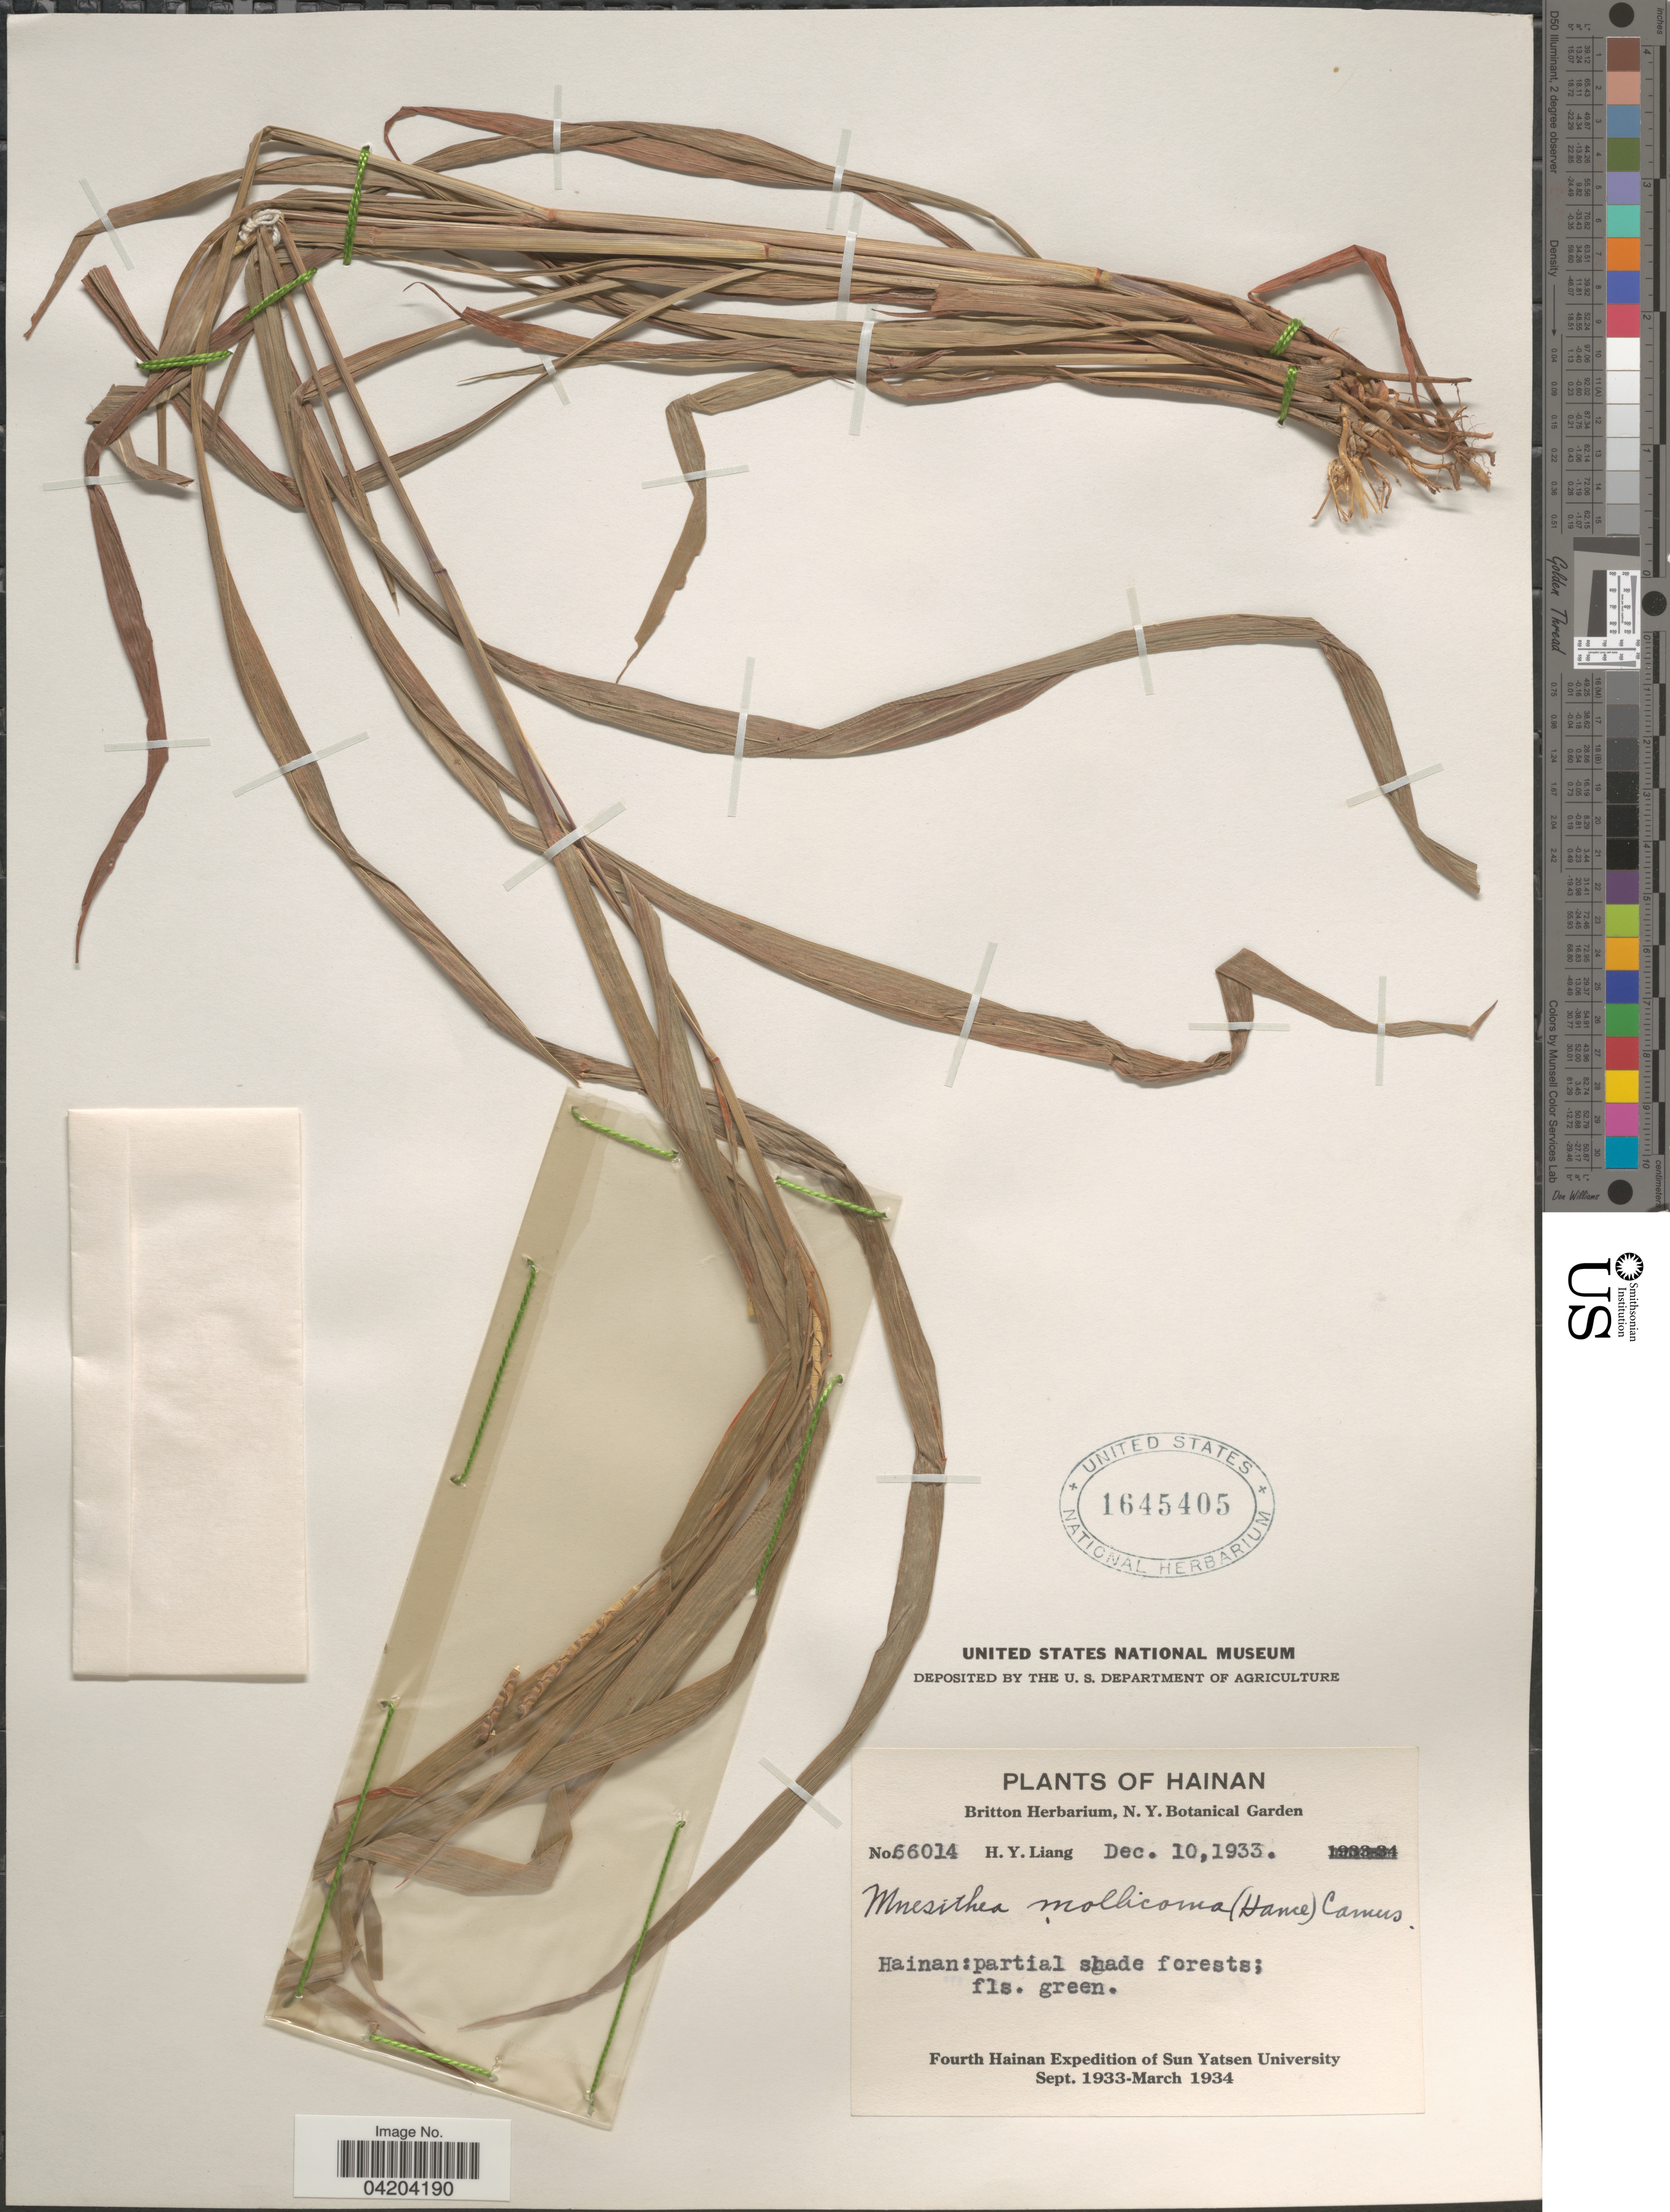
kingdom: Plantae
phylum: Tracheophyta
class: Liliopsida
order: Poales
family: Poaceae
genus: Mnesithea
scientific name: Mnesithea mollicoma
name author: (Hance) A. Camus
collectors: H. Y. Liang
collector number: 66014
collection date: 1935-12-10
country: China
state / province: Hainan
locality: Fourth Hainan Expedition of Sun Yatsen University Sept. 1933-March 1934.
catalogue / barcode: US 1645405